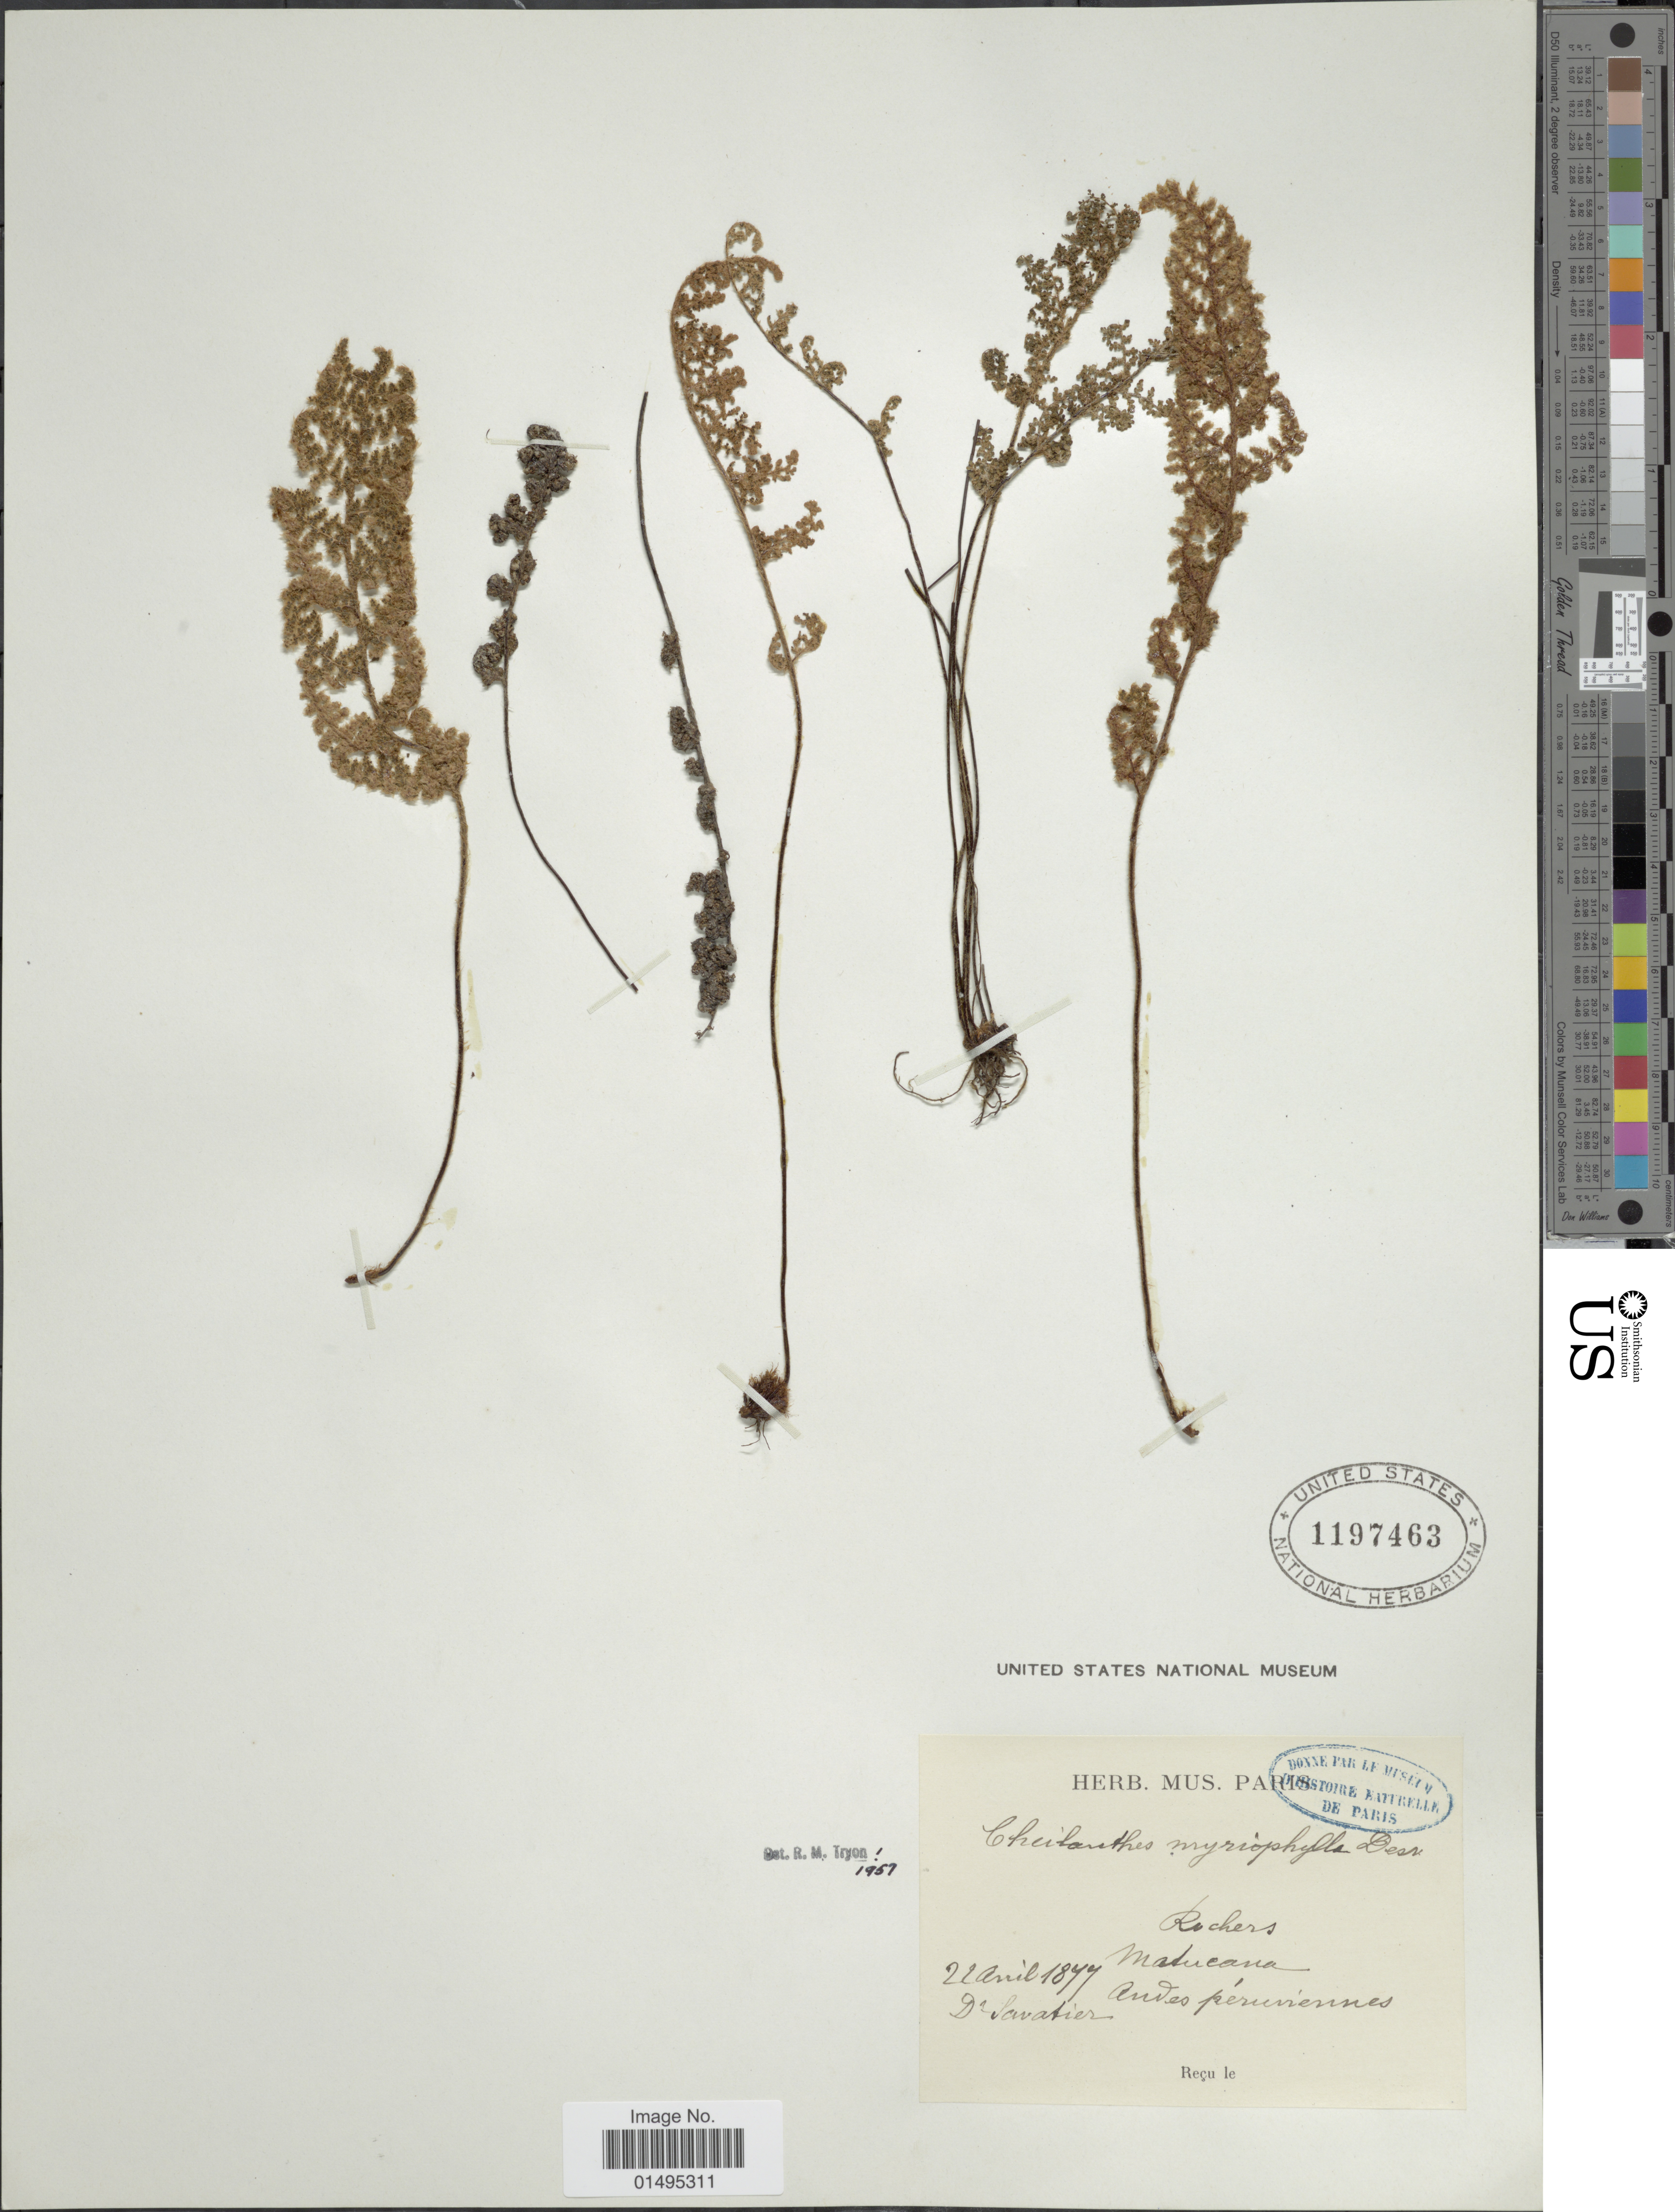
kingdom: Plantae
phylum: Tracheophyta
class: Polypodiopsida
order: Polypodiales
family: Pteridaceae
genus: Myriopteris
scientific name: Myriopteris myriophylla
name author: (Desv.) J. Sm.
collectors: Savatier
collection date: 1844-04-22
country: Peru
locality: Rochers, Matucana, Andes Peruviennes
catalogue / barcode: US 1197463